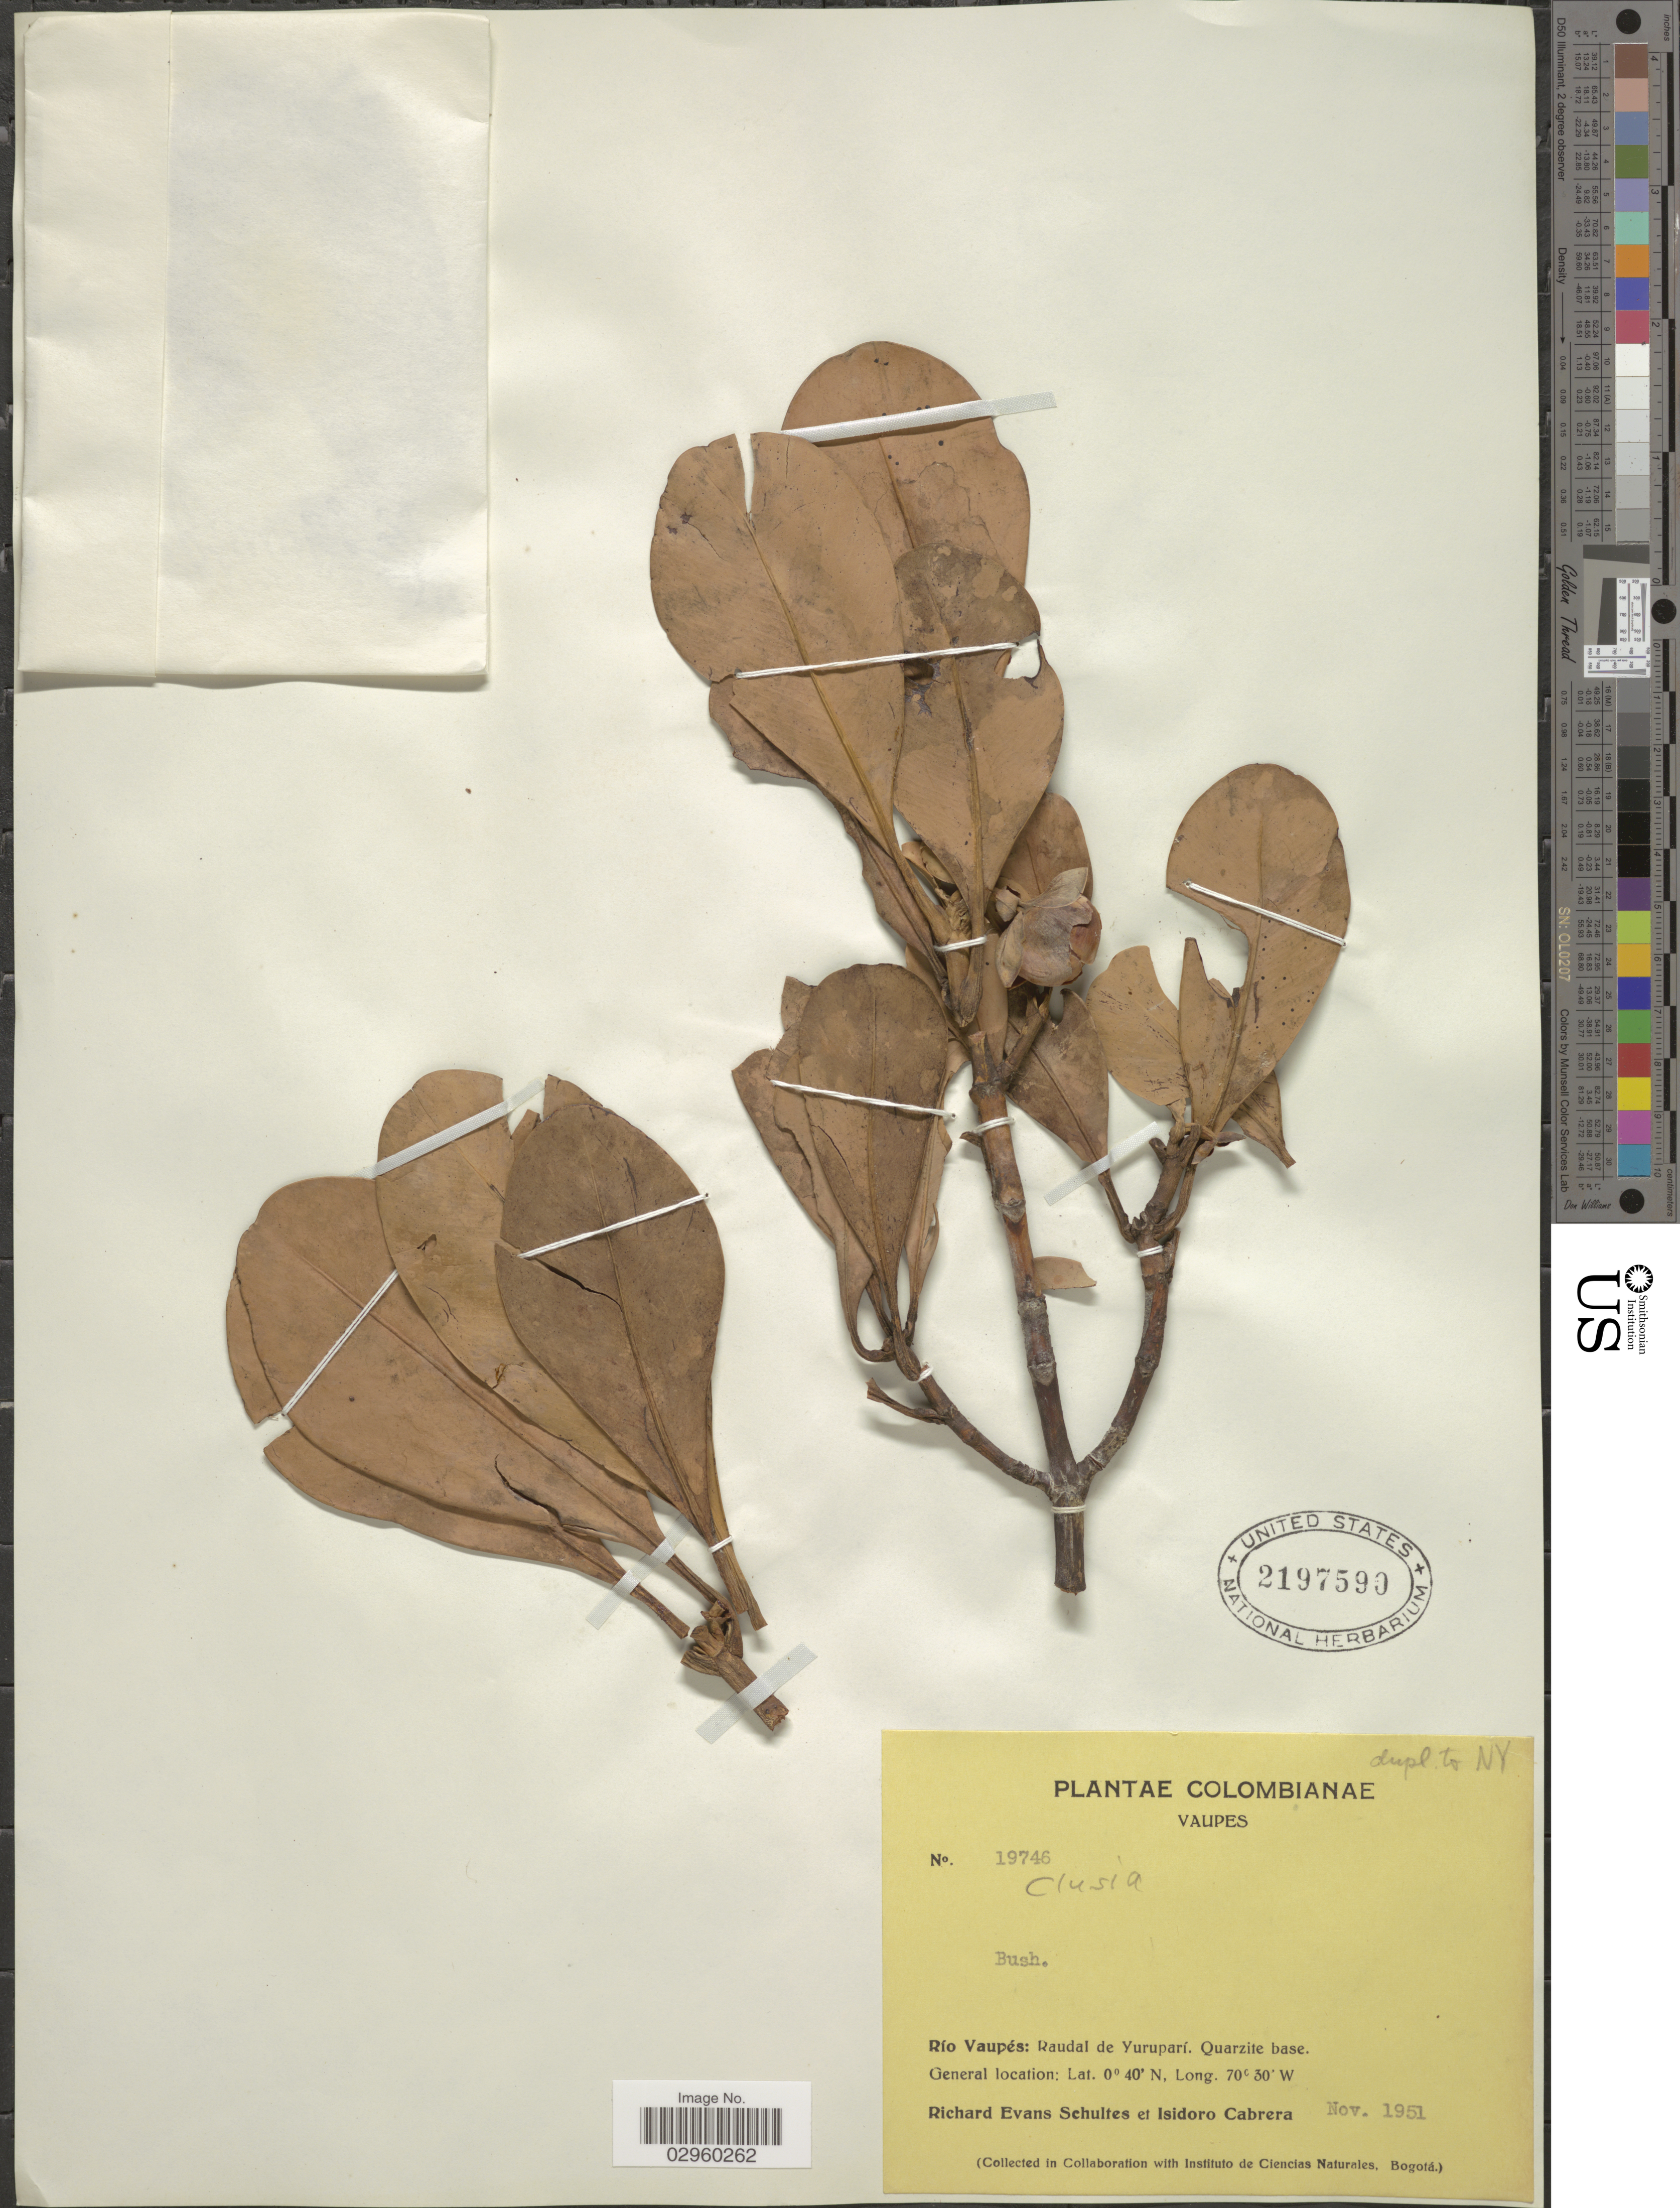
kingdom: Plantae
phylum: Tracheophyta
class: Magnoliopsida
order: Malpighiales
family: Clusiaceae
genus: Clusia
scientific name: Clusia sp.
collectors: R. E. Schultes & I. Cabrera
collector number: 19746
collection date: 1951-11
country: Colombia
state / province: Vaupés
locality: Río Vaupés: Raudal de Yuruparí. Quartzite base.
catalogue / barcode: US 2197590